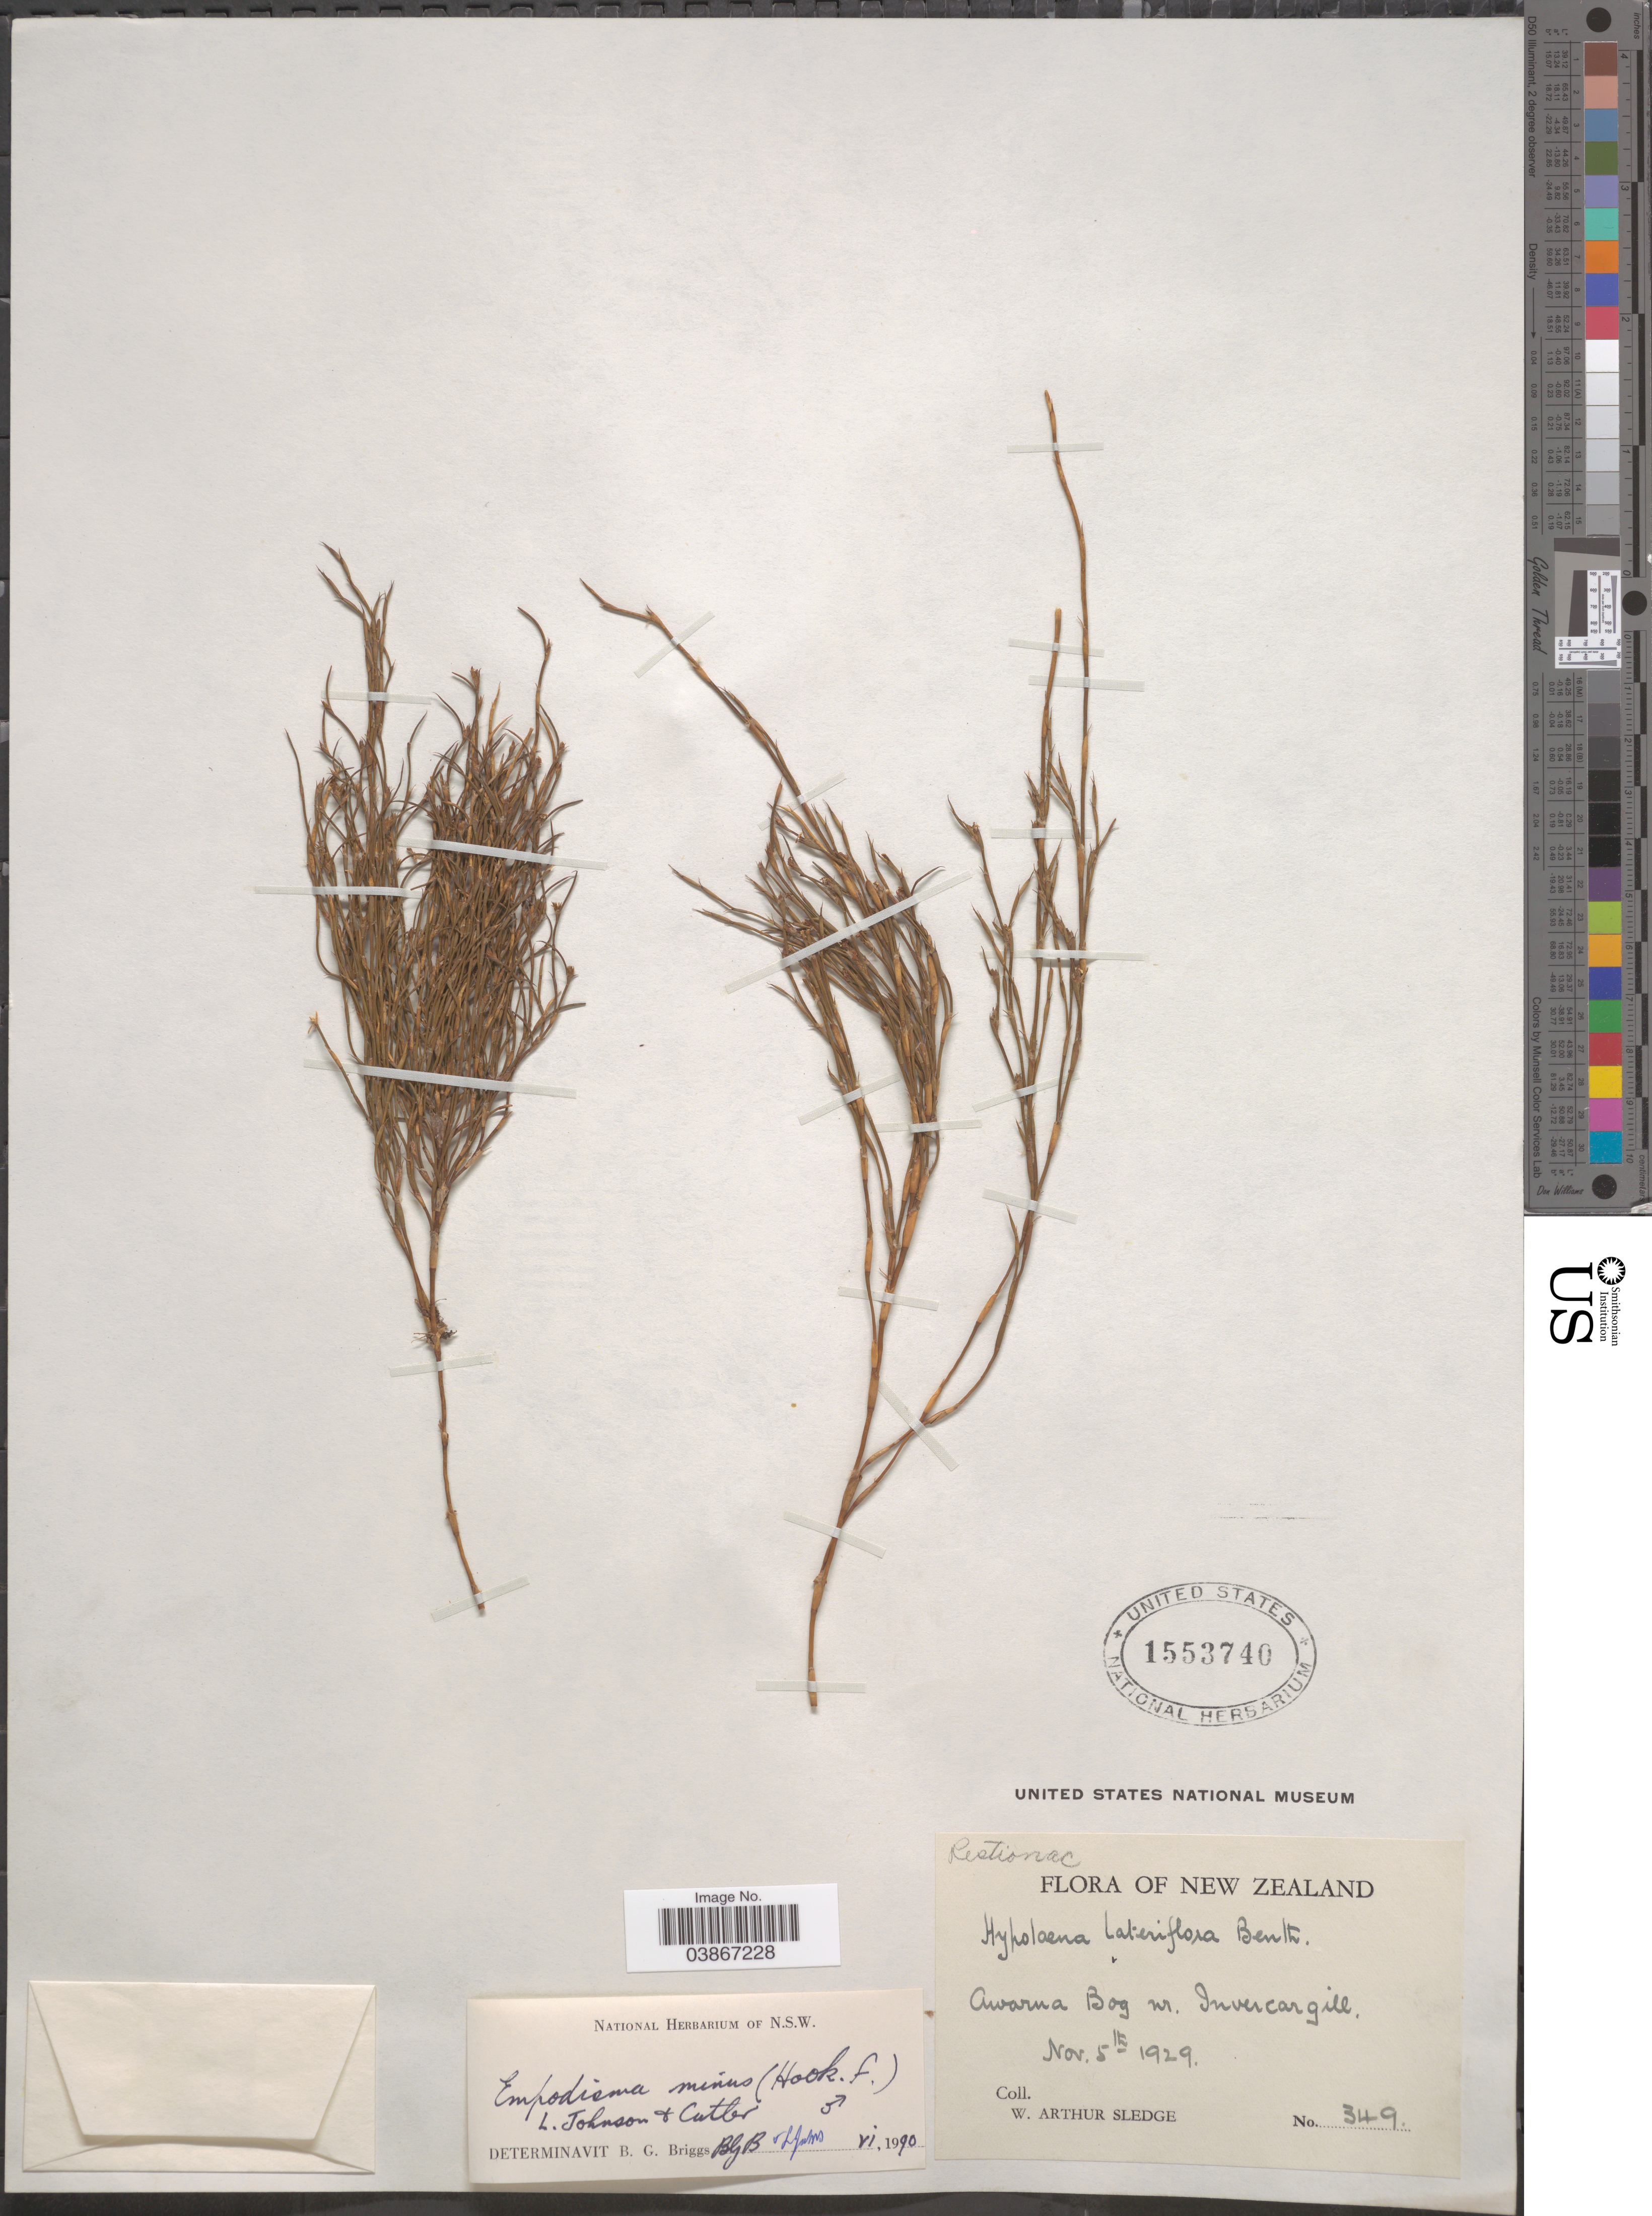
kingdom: Plantae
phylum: Tracheophyta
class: Liliopsida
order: Poales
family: Restionaceae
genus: Hypolaena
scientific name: Hypolaena lateriflora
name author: (R. Br.) Benth.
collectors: W. A. Sledge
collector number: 349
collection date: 1929-11-05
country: New Zealand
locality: Awarna Bog nr. Invercargill.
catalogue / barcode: US 1553740